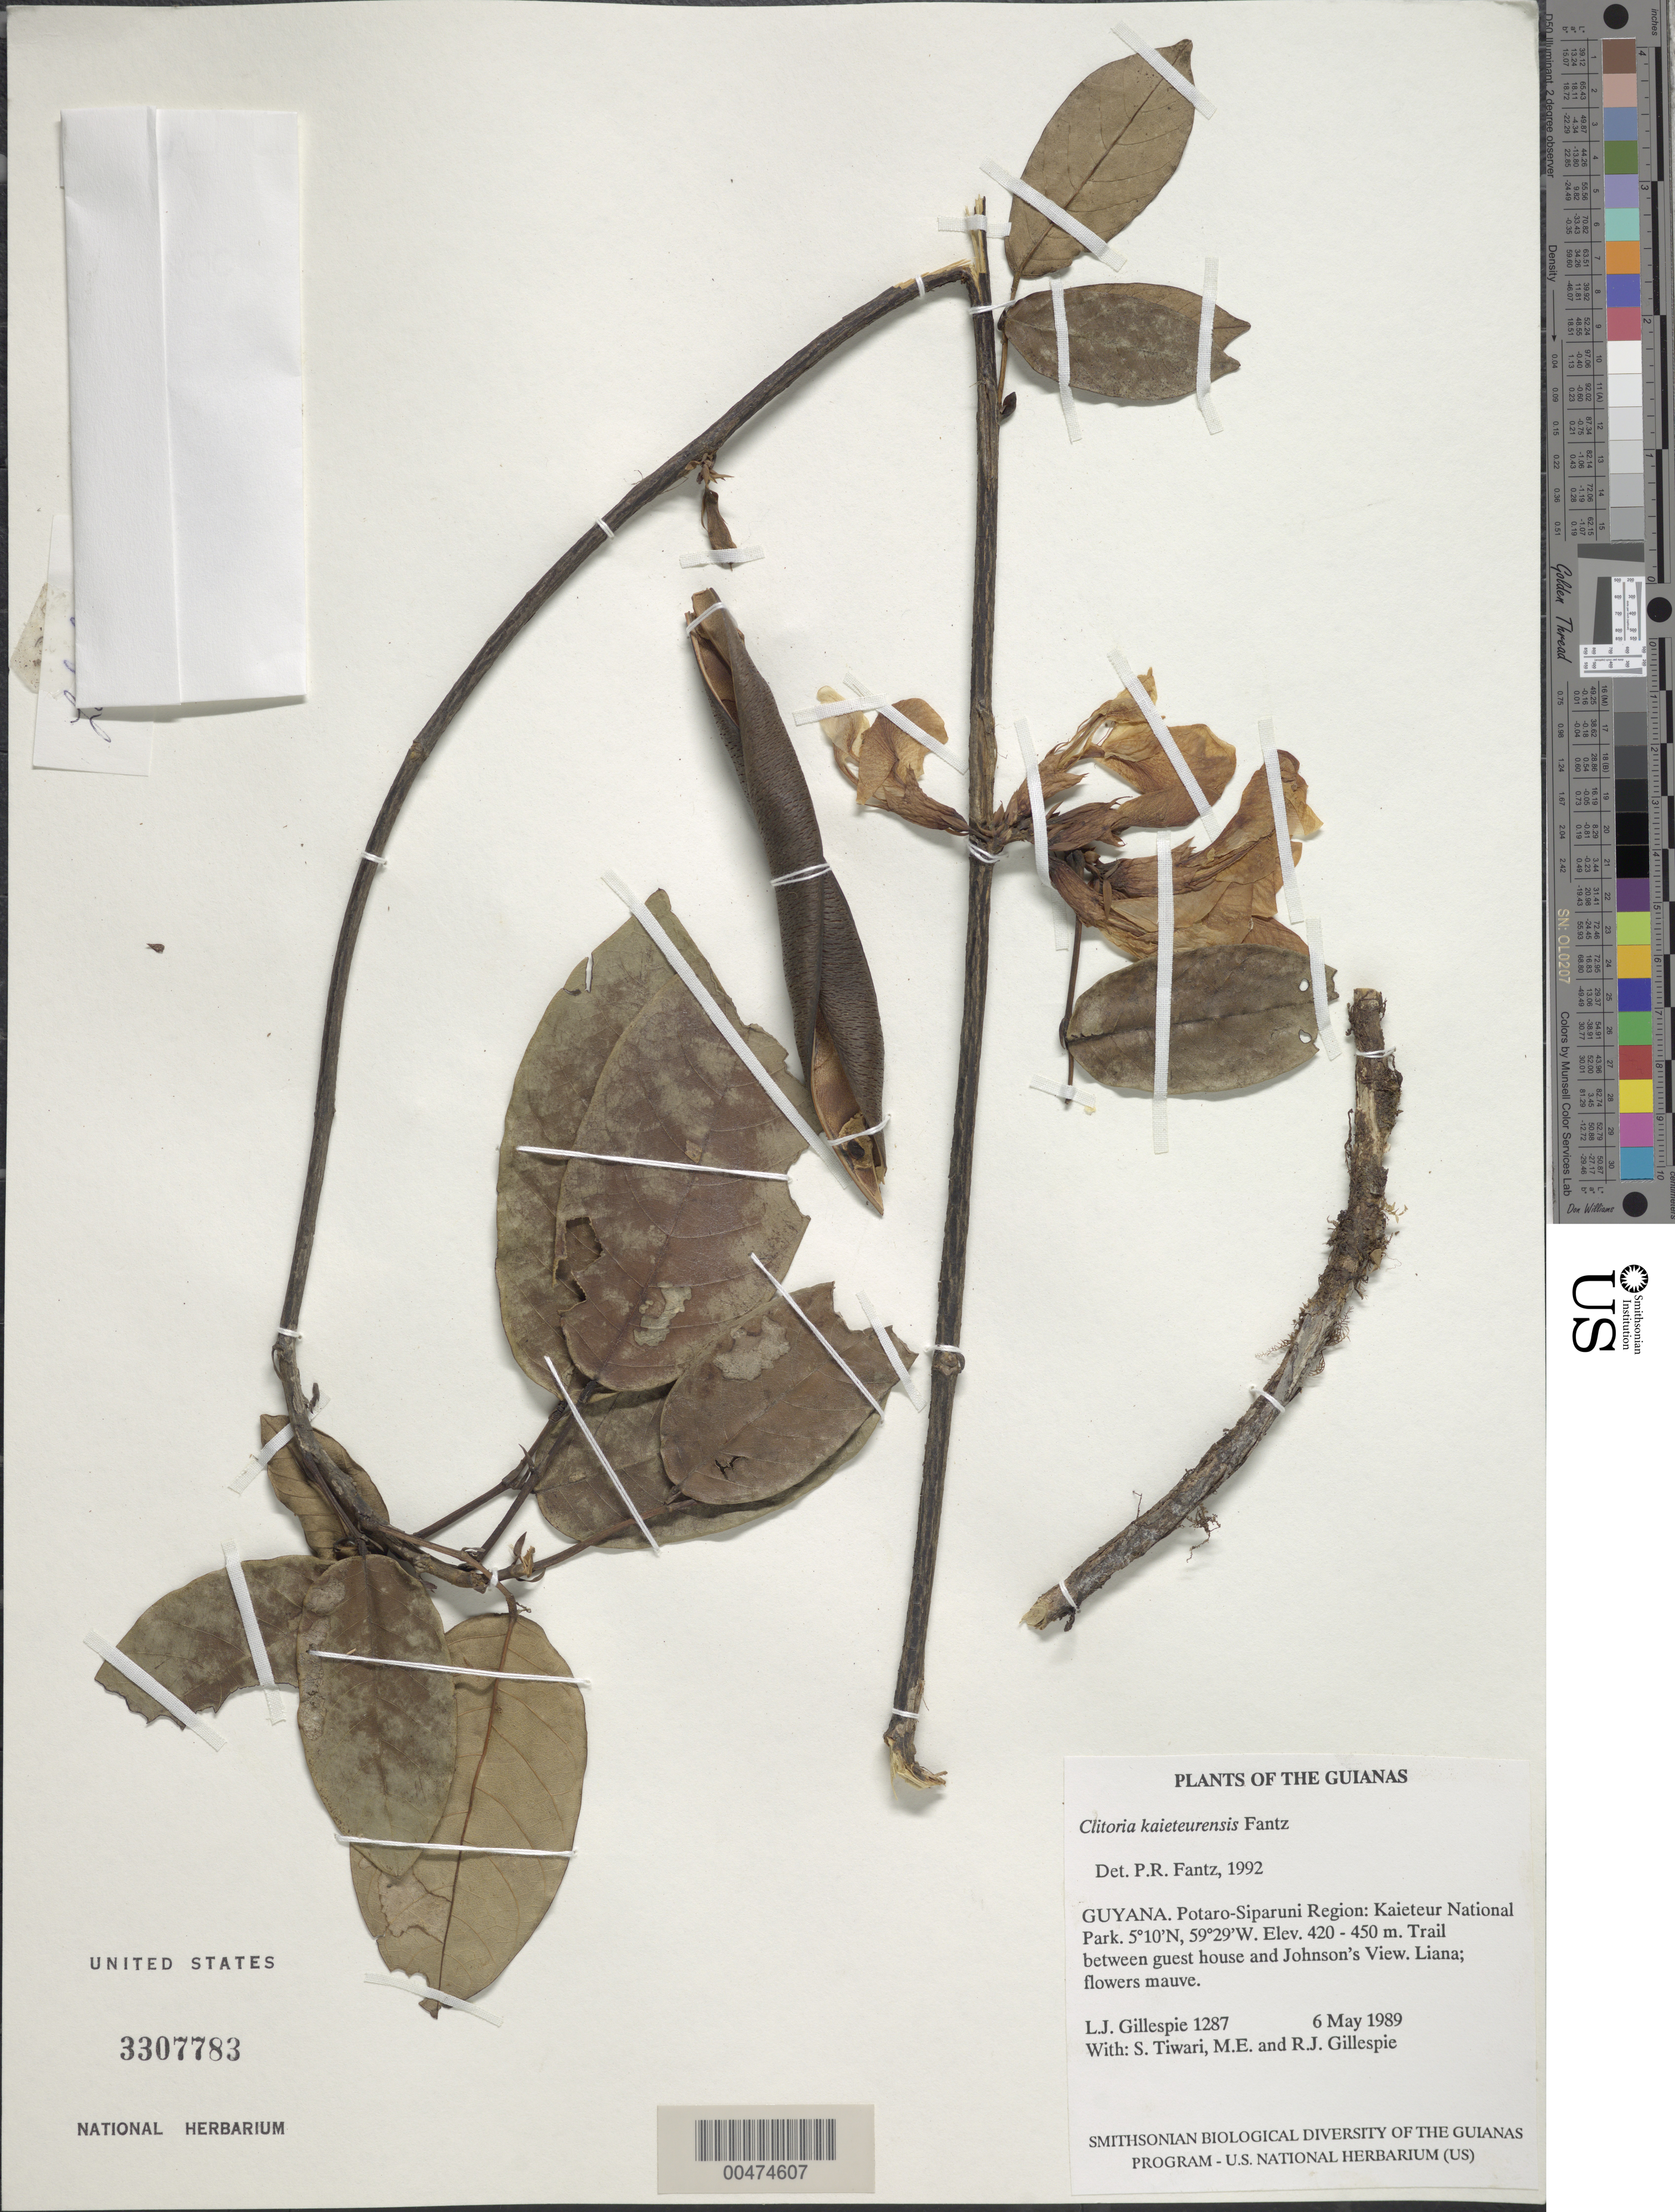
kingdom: Plantae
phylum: Tracheophyta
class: Magnoliopsida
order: Fabales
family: Fabaceae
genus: Clitoria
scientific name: Clitoria kaieteurensis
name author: Fantz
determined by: Fantz, P. R., (FLAS), University of Florida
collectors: L. J. Gillespie, S. Tiwari, M. Gillespie & R. Gillespie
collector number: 1287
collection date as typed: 6 May 1989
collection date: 1989-05-06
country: Guyana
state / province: Potaro-Siparuni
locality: Kaieteur National Park. Trail between guest house and Johnson's View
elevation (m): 420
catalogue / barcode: US 3307783